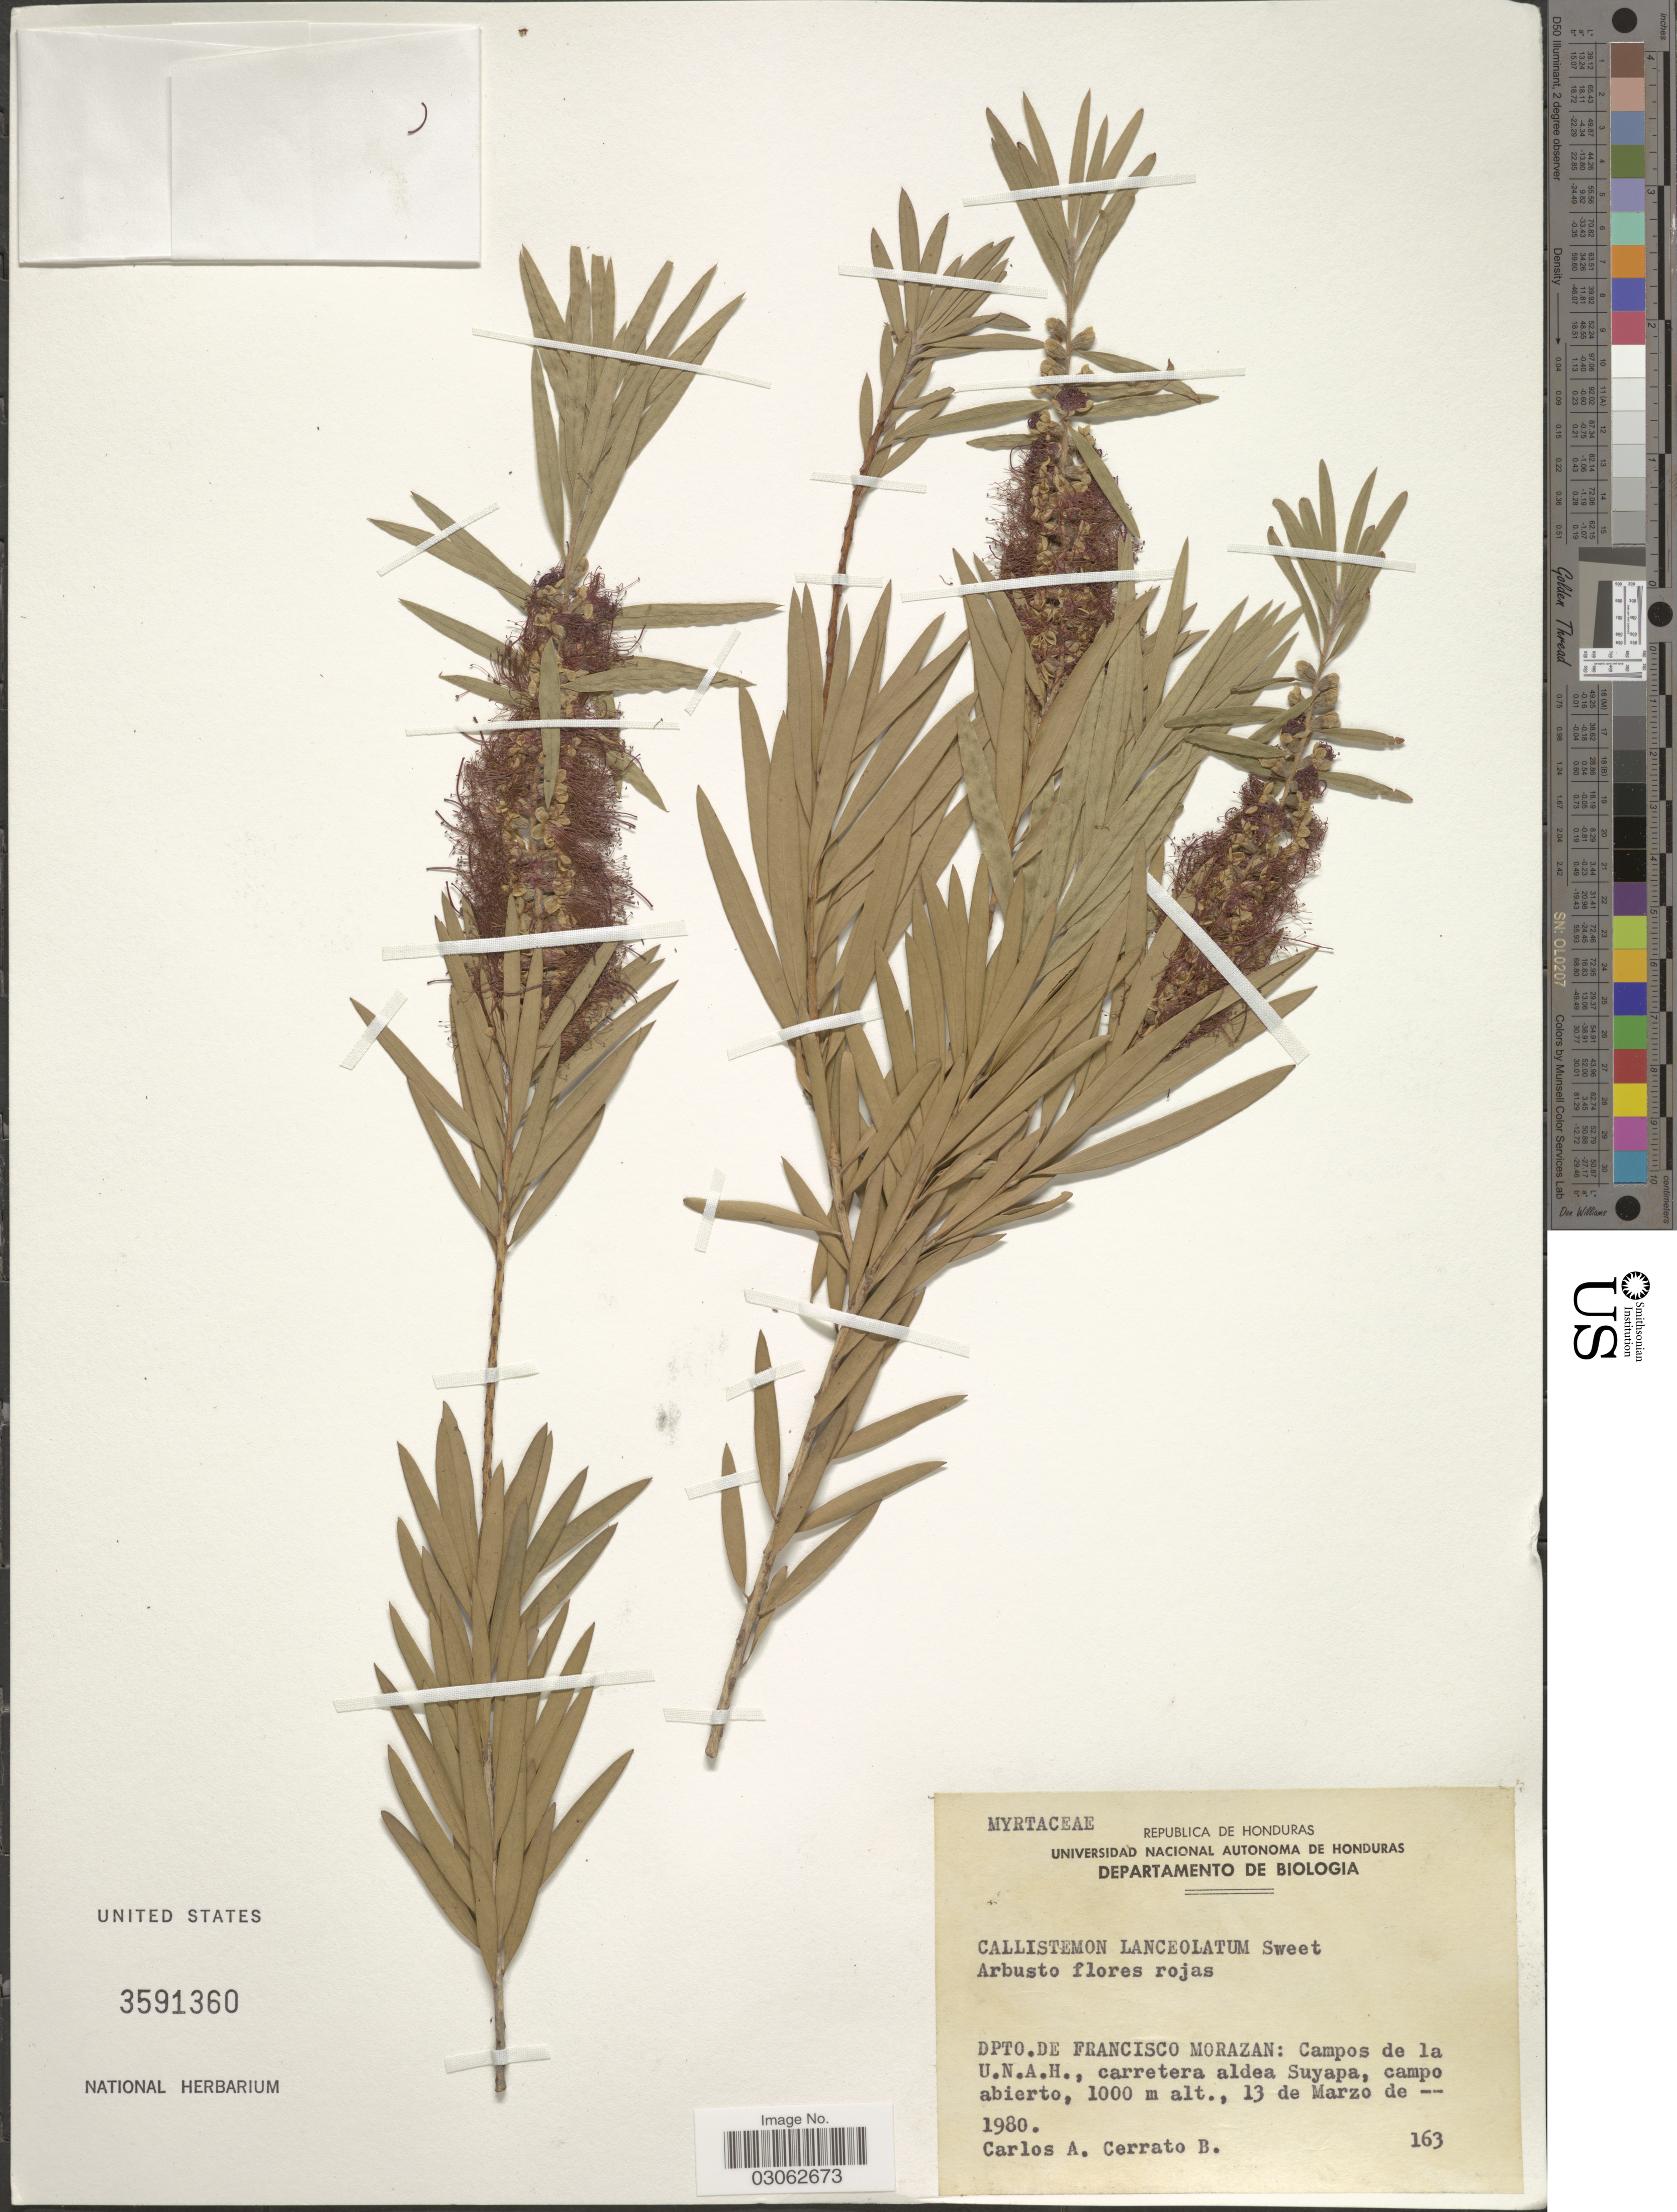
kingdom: Plantae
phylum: Tracheophyta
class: Magnoliopsida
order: Myrtales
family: Myrtaceae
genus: Callistemon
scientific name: Callistemon lanceolatus Colvill ex Sweet, nom. superfl.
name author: Colvill ex Sweet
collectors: C. Cerrato B.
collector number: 163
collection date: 1980-03-13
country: Honduras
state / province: Fco. Morazán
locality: Dpto. De Francisco Morazan: Campos de la U.N.A.H., carretera aldea Suyapa, campo abierto.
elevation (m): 1000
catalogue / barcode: US 3591360